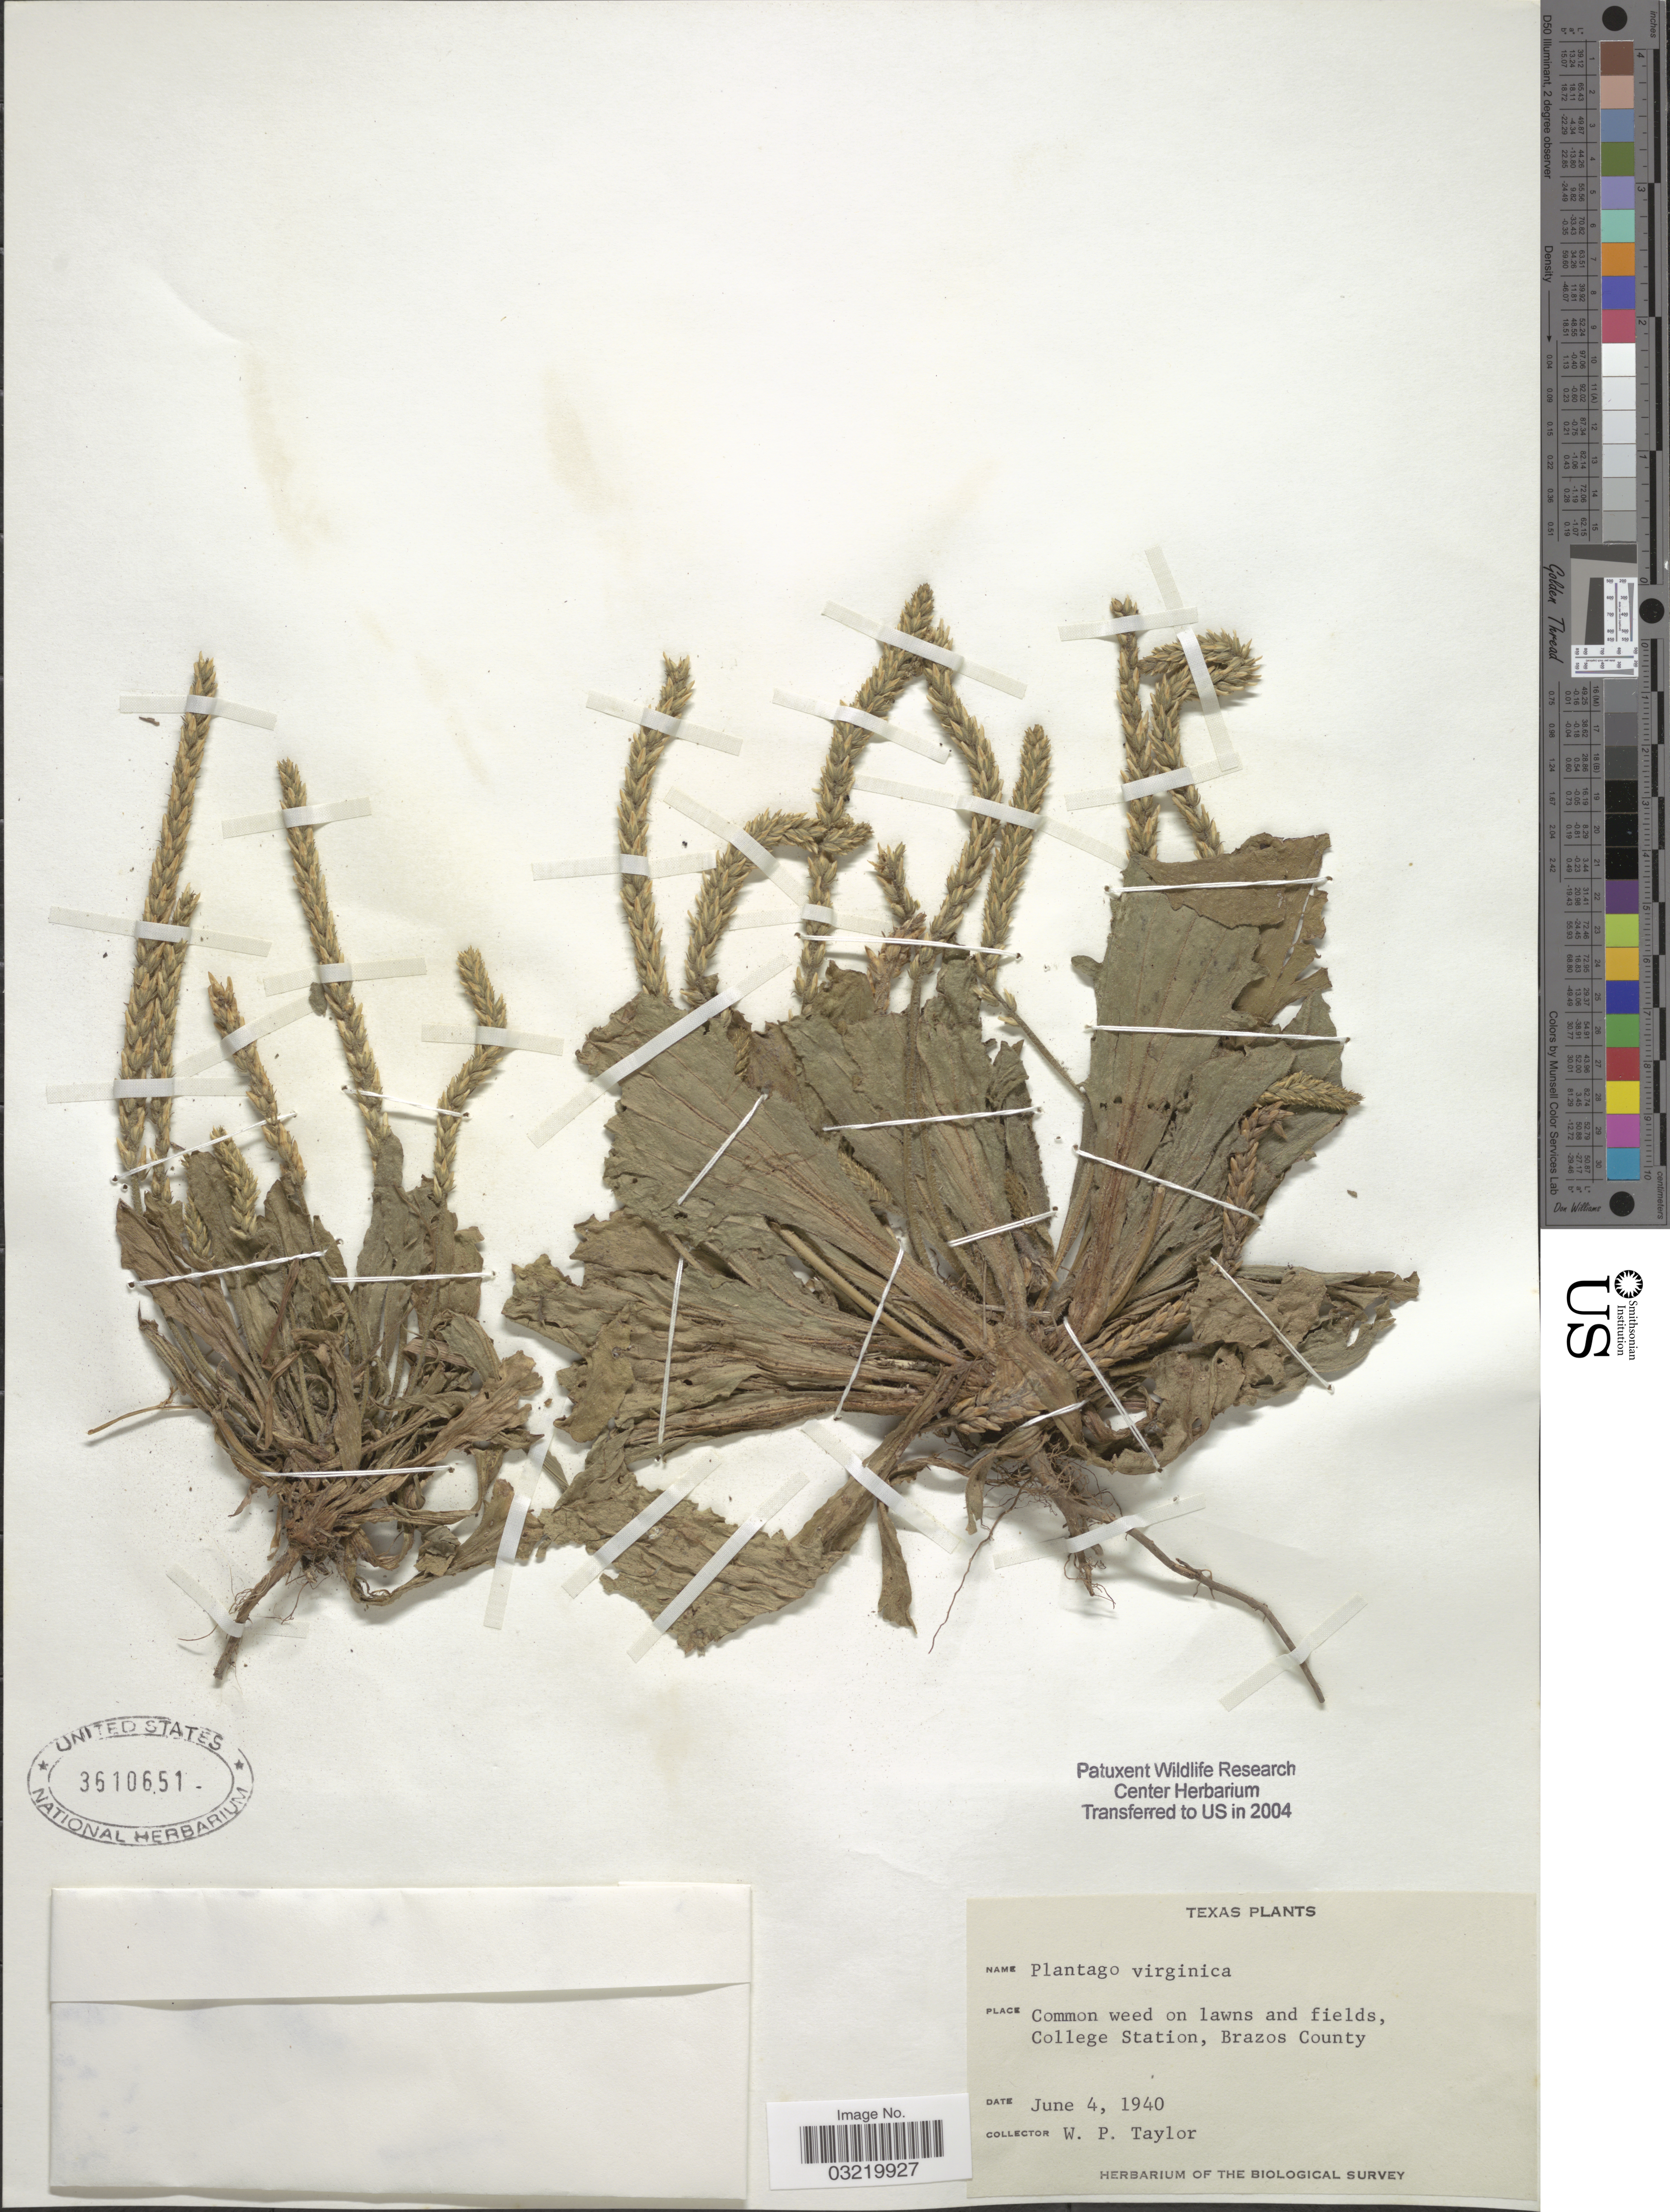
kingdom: Plantae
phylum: Tracheophyta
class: Magnoliopsida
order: Lamiales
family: Plantaginaceae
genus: Plantago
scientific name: Plantago virginica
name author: L.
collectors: W. P. Taylor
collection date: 1940-06-04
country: United States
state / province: Texas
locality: College Station, Brazos County.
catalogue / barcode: US 3610651